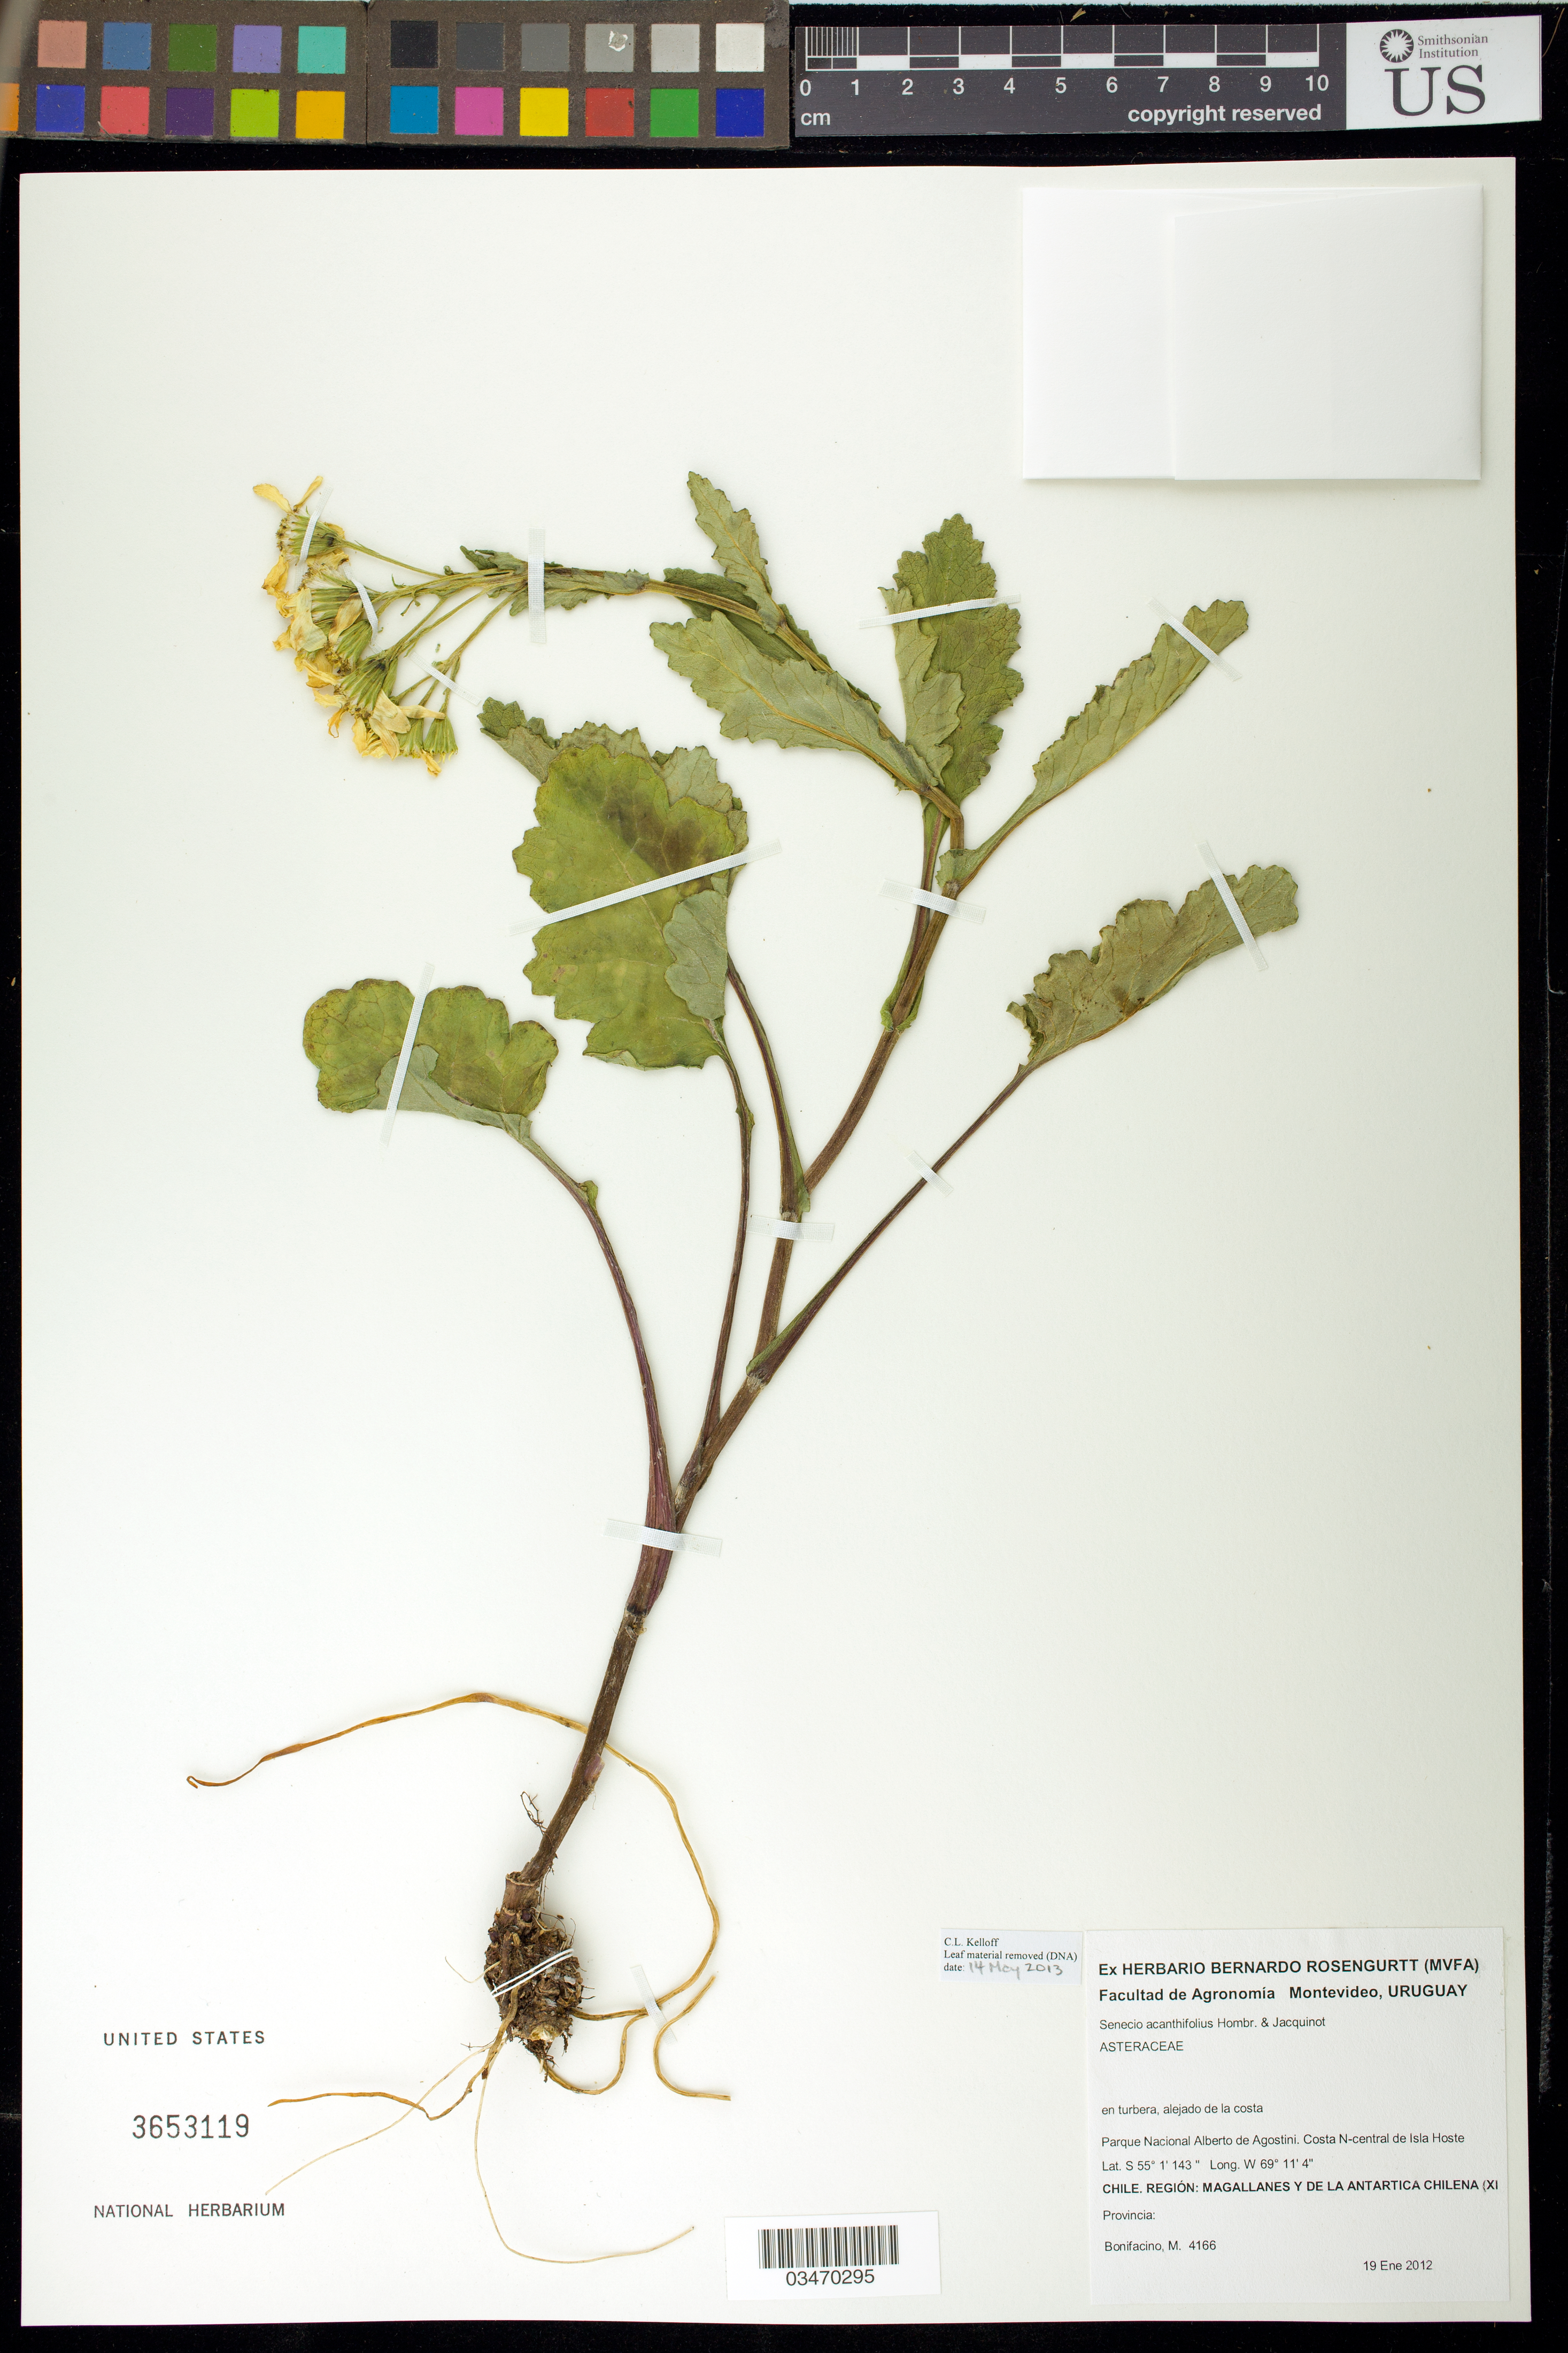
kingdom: Plantae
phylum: Tracheophyta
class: Magnoliopsida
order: Asterales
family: Asteraceae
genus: Senecio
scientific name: Senecio acanthifolius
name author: Hombr. & Jacquinot ex Decne.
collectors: M. Bonifacino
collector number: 4166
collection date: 2012-01-19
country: Chile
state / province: Magallanes y de la Antártica Chilena (XII)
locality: Parque Nacional Alberto de Agostini, Costa N-central de Isla Hoste.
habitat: En turbera, alejado de la costa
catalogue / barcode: US 3653119